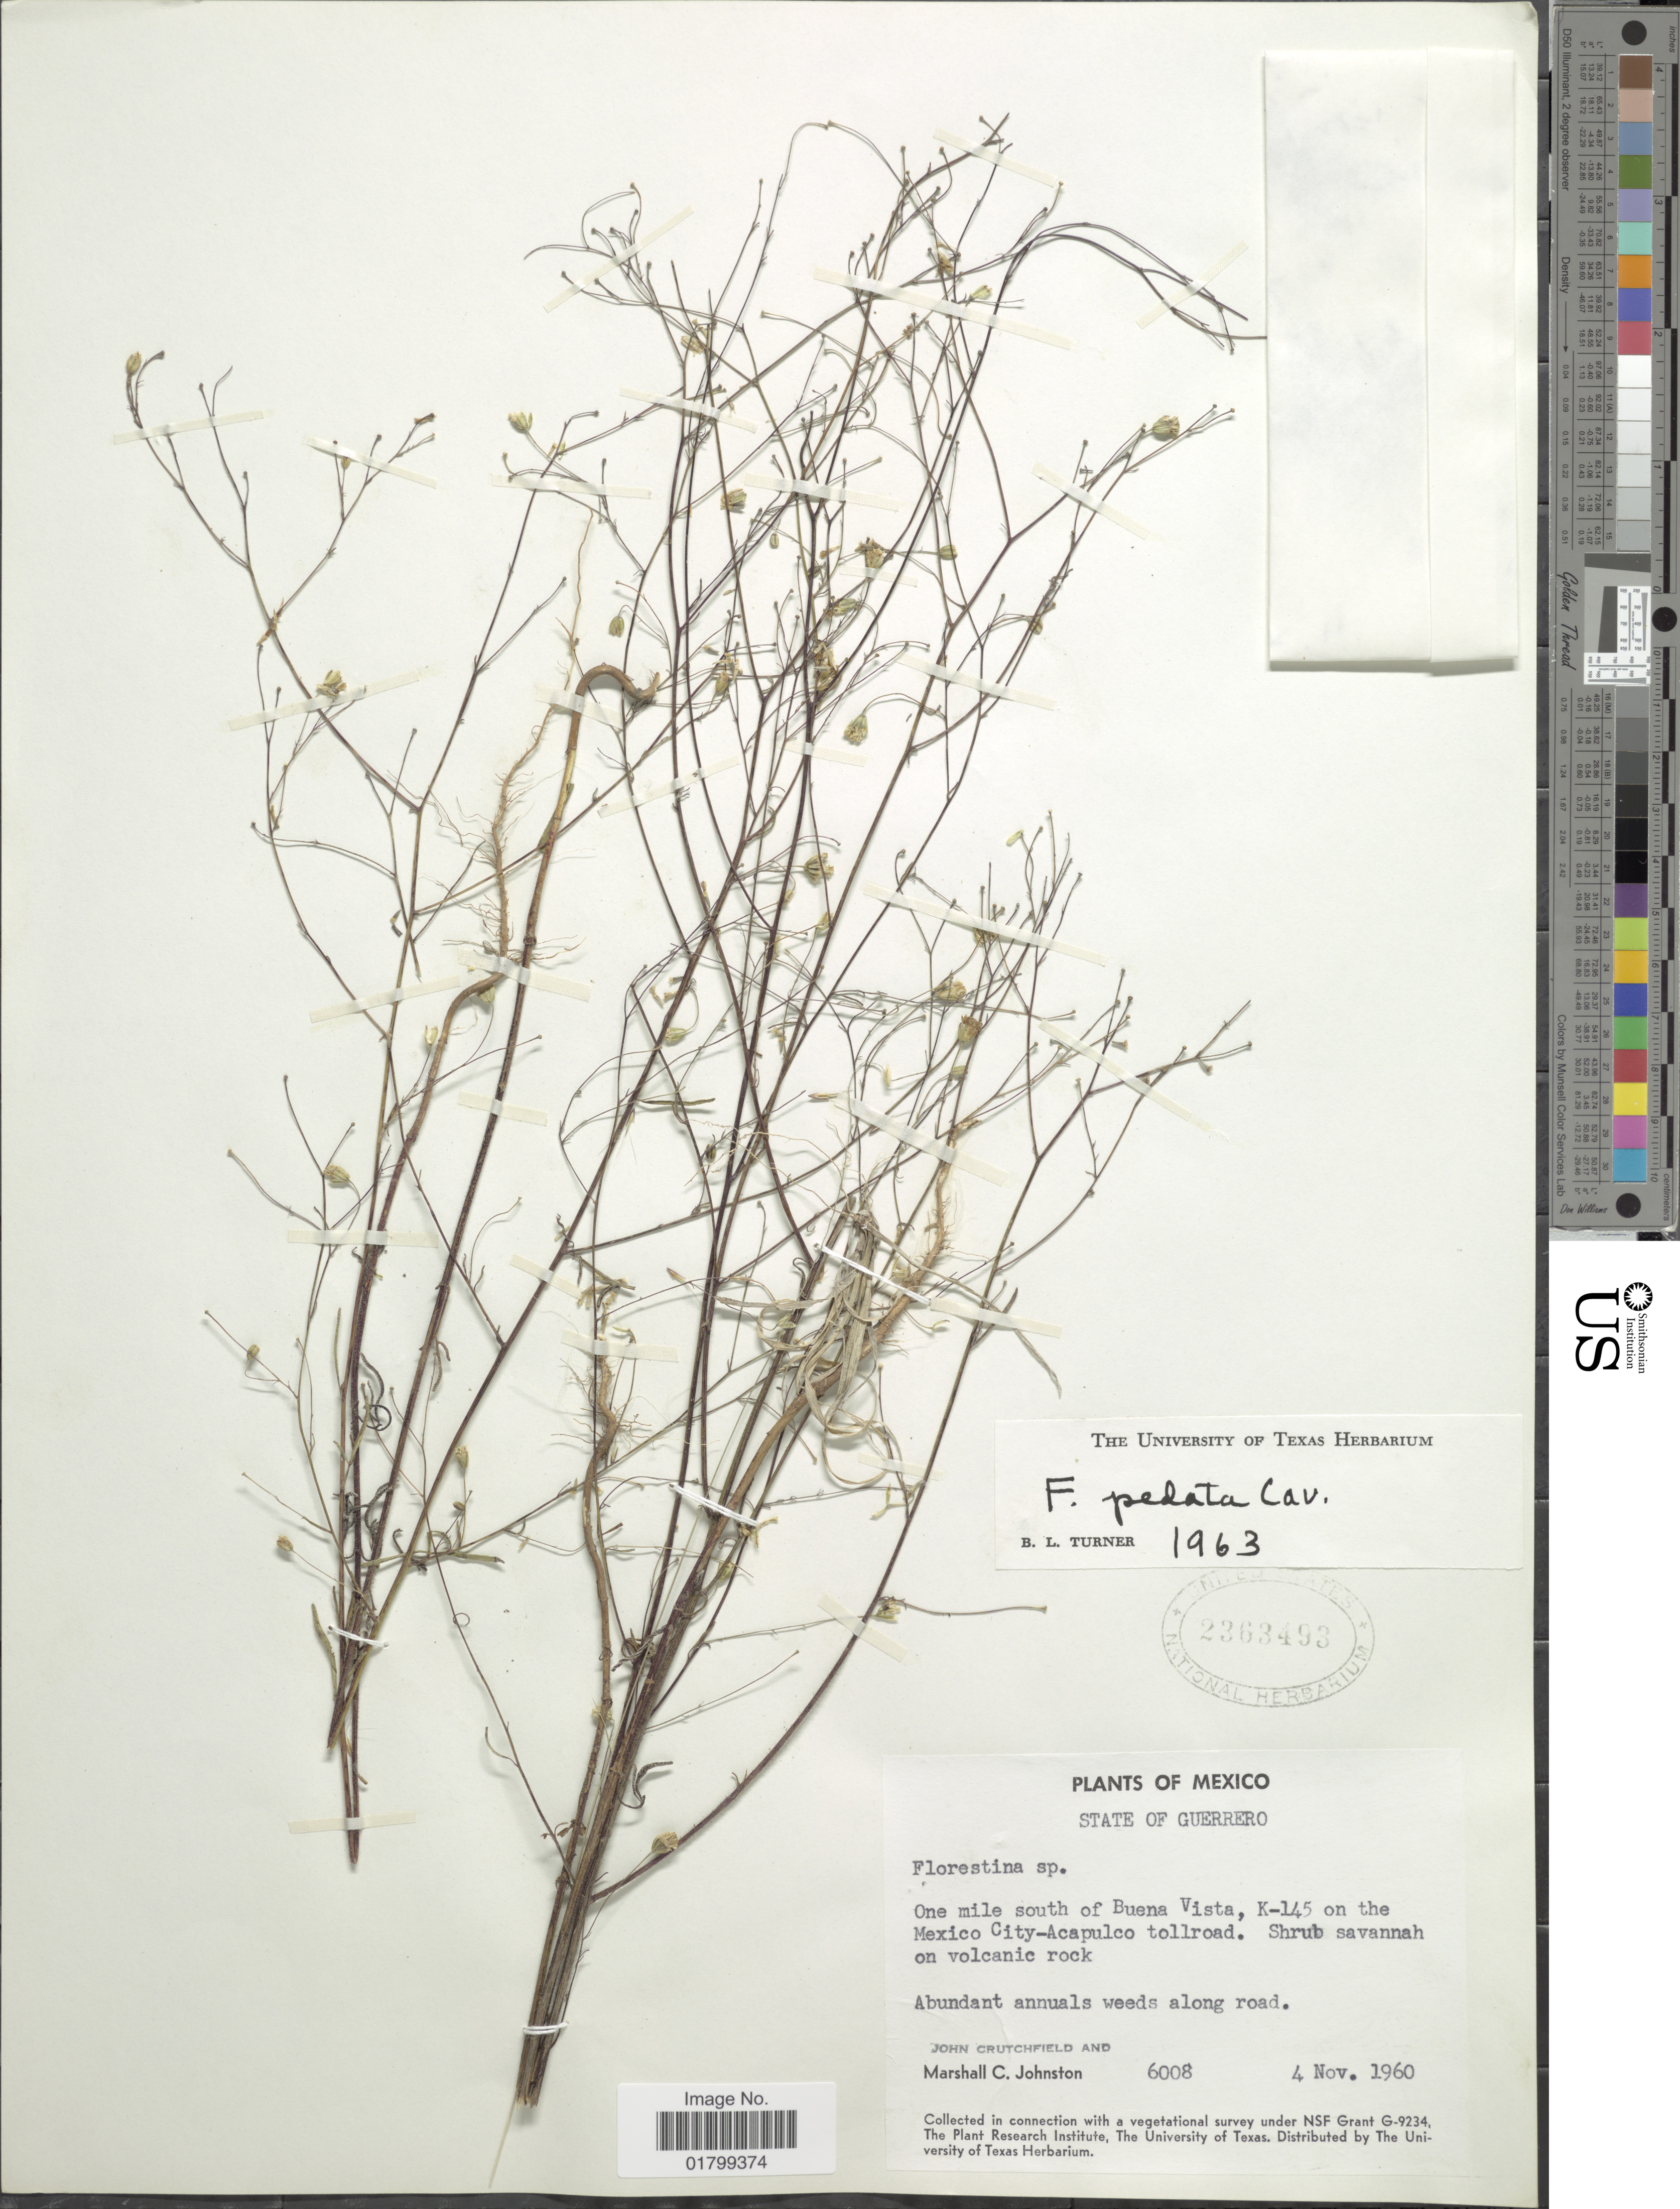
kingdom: Plantae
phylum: Tracheophyta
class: Magnoliopsida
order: Asterales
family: Asteraceae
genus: Florestina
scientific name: Florestina pedata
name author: (Cav.) Cass.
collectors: J. Crutchfield & M. Johnston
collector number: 6008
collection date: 1960-11-04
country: Mexico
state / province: Guerrero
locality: One mile south of Buena Vista, K-145 on the Mexico City-Acapulco tollroad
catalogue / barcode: US 2363493